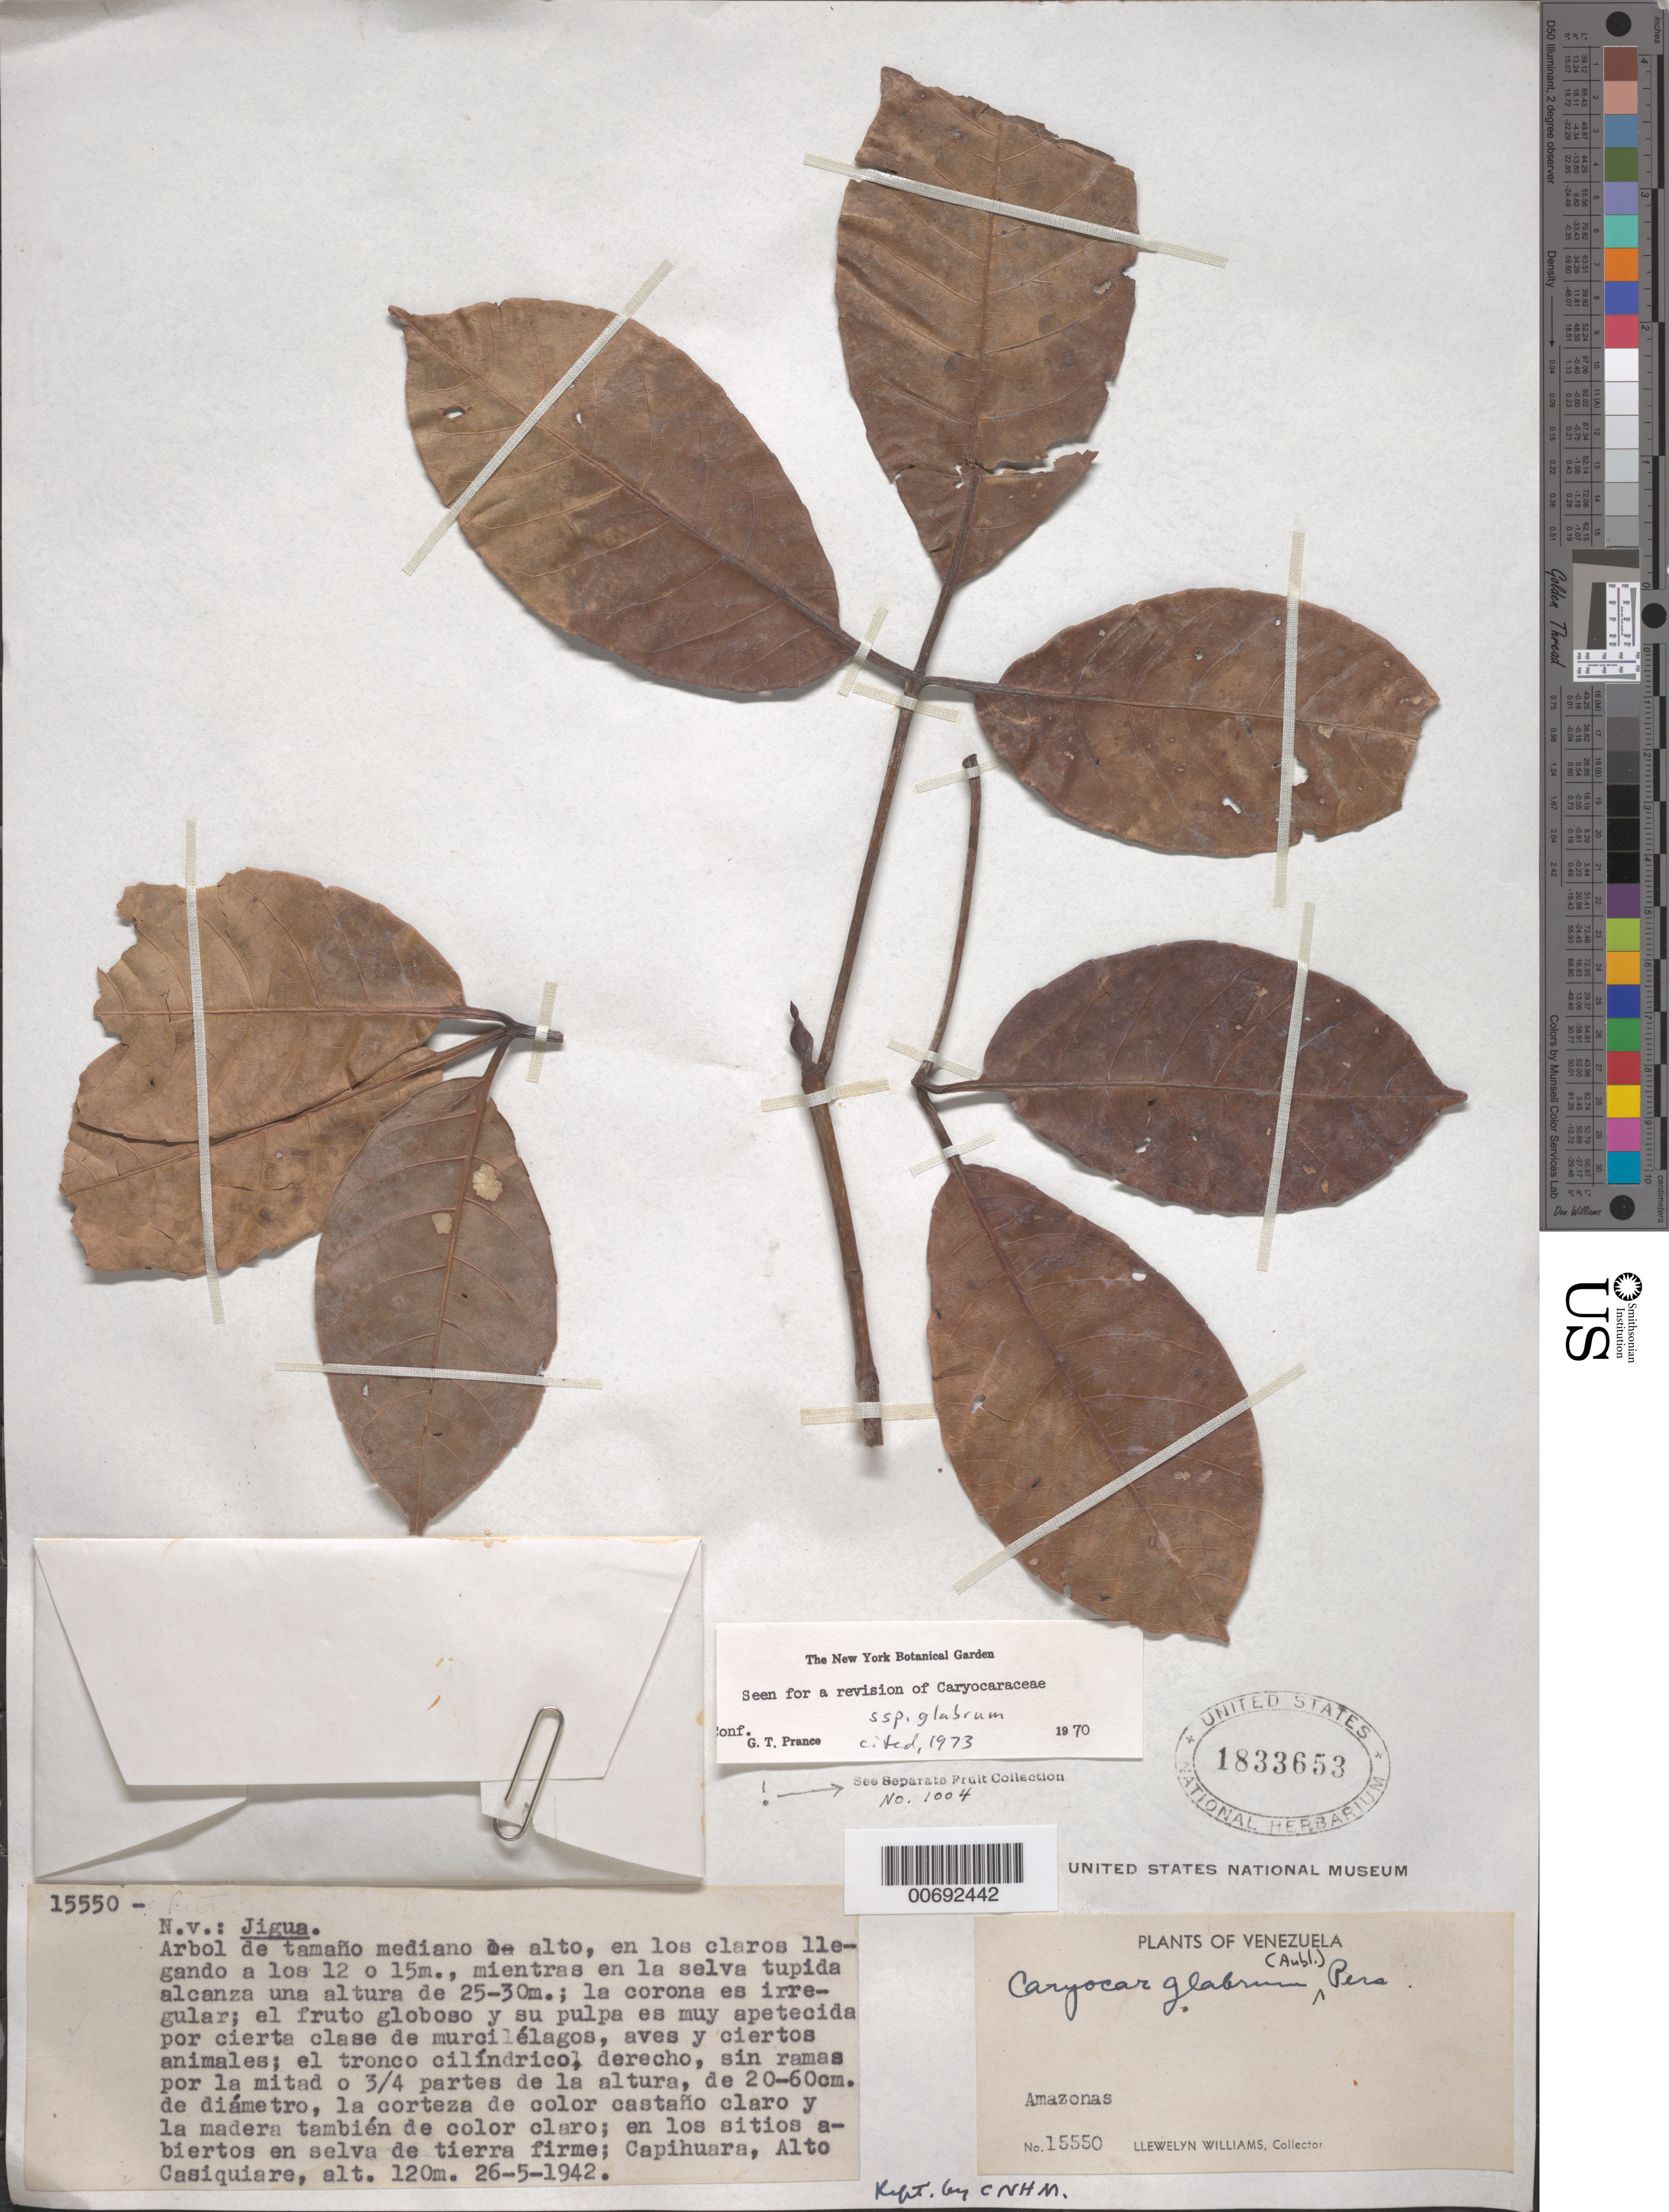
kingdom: Plantae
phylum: Tracheophyta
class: Magnoliopsida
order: Malpighiales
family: Caryocaraceae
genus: Caryocar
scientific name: Caryocar glabrum subsp. glabrum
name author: (Aubl.) Pers.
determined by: Prance, G. T.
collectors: Ll. Williams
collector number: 15550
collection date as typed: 26-May-42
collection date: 1942-05-26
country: Venezuela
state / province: Amazonas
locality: Capihuara, Alto Casiquiare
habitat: Sitios abiertos en selva de tierra firme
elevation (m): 120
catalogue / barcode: US 1833653